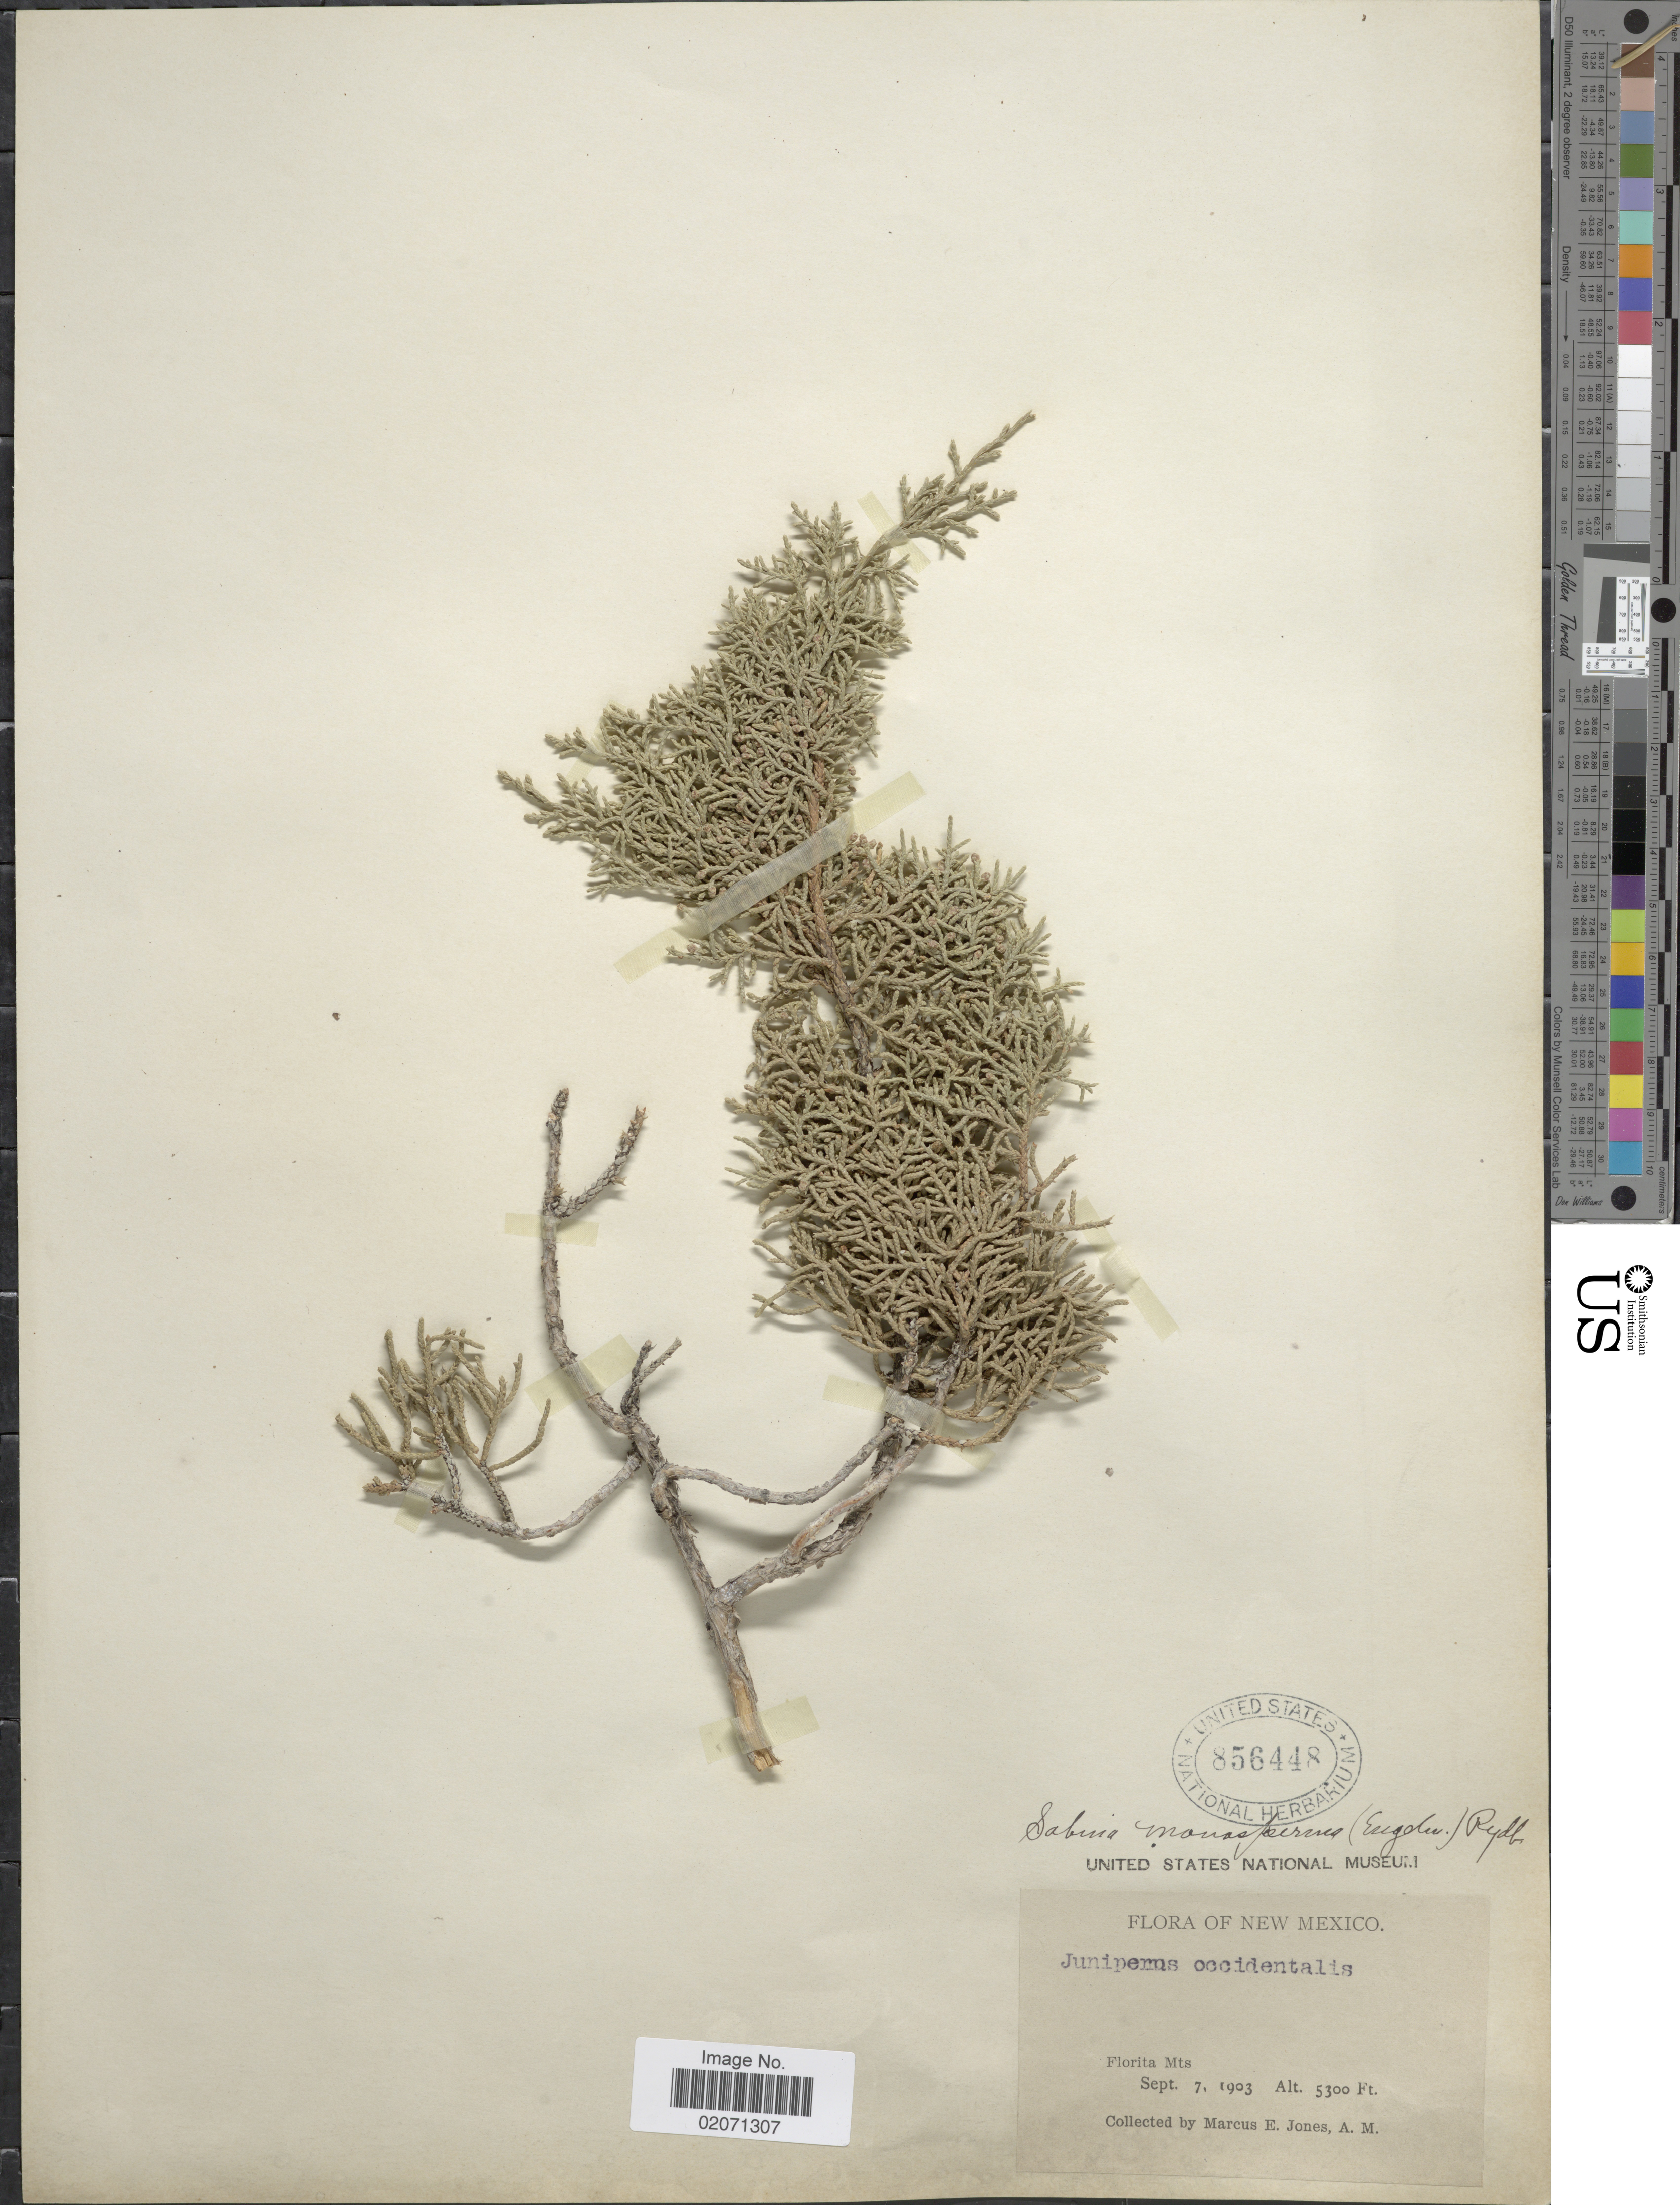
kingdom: Plantae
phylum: Tracheophyta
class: Pinopsida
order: Pinales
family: Cupressaceae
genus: Juniperus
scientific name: Juniperus monosperma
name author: (Engelm.) Sarg.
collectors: M. E. Jones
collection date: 1903-09-07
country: United States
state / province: New Mexico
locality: Florita Mts.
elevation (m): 1615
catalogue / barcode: US 856448